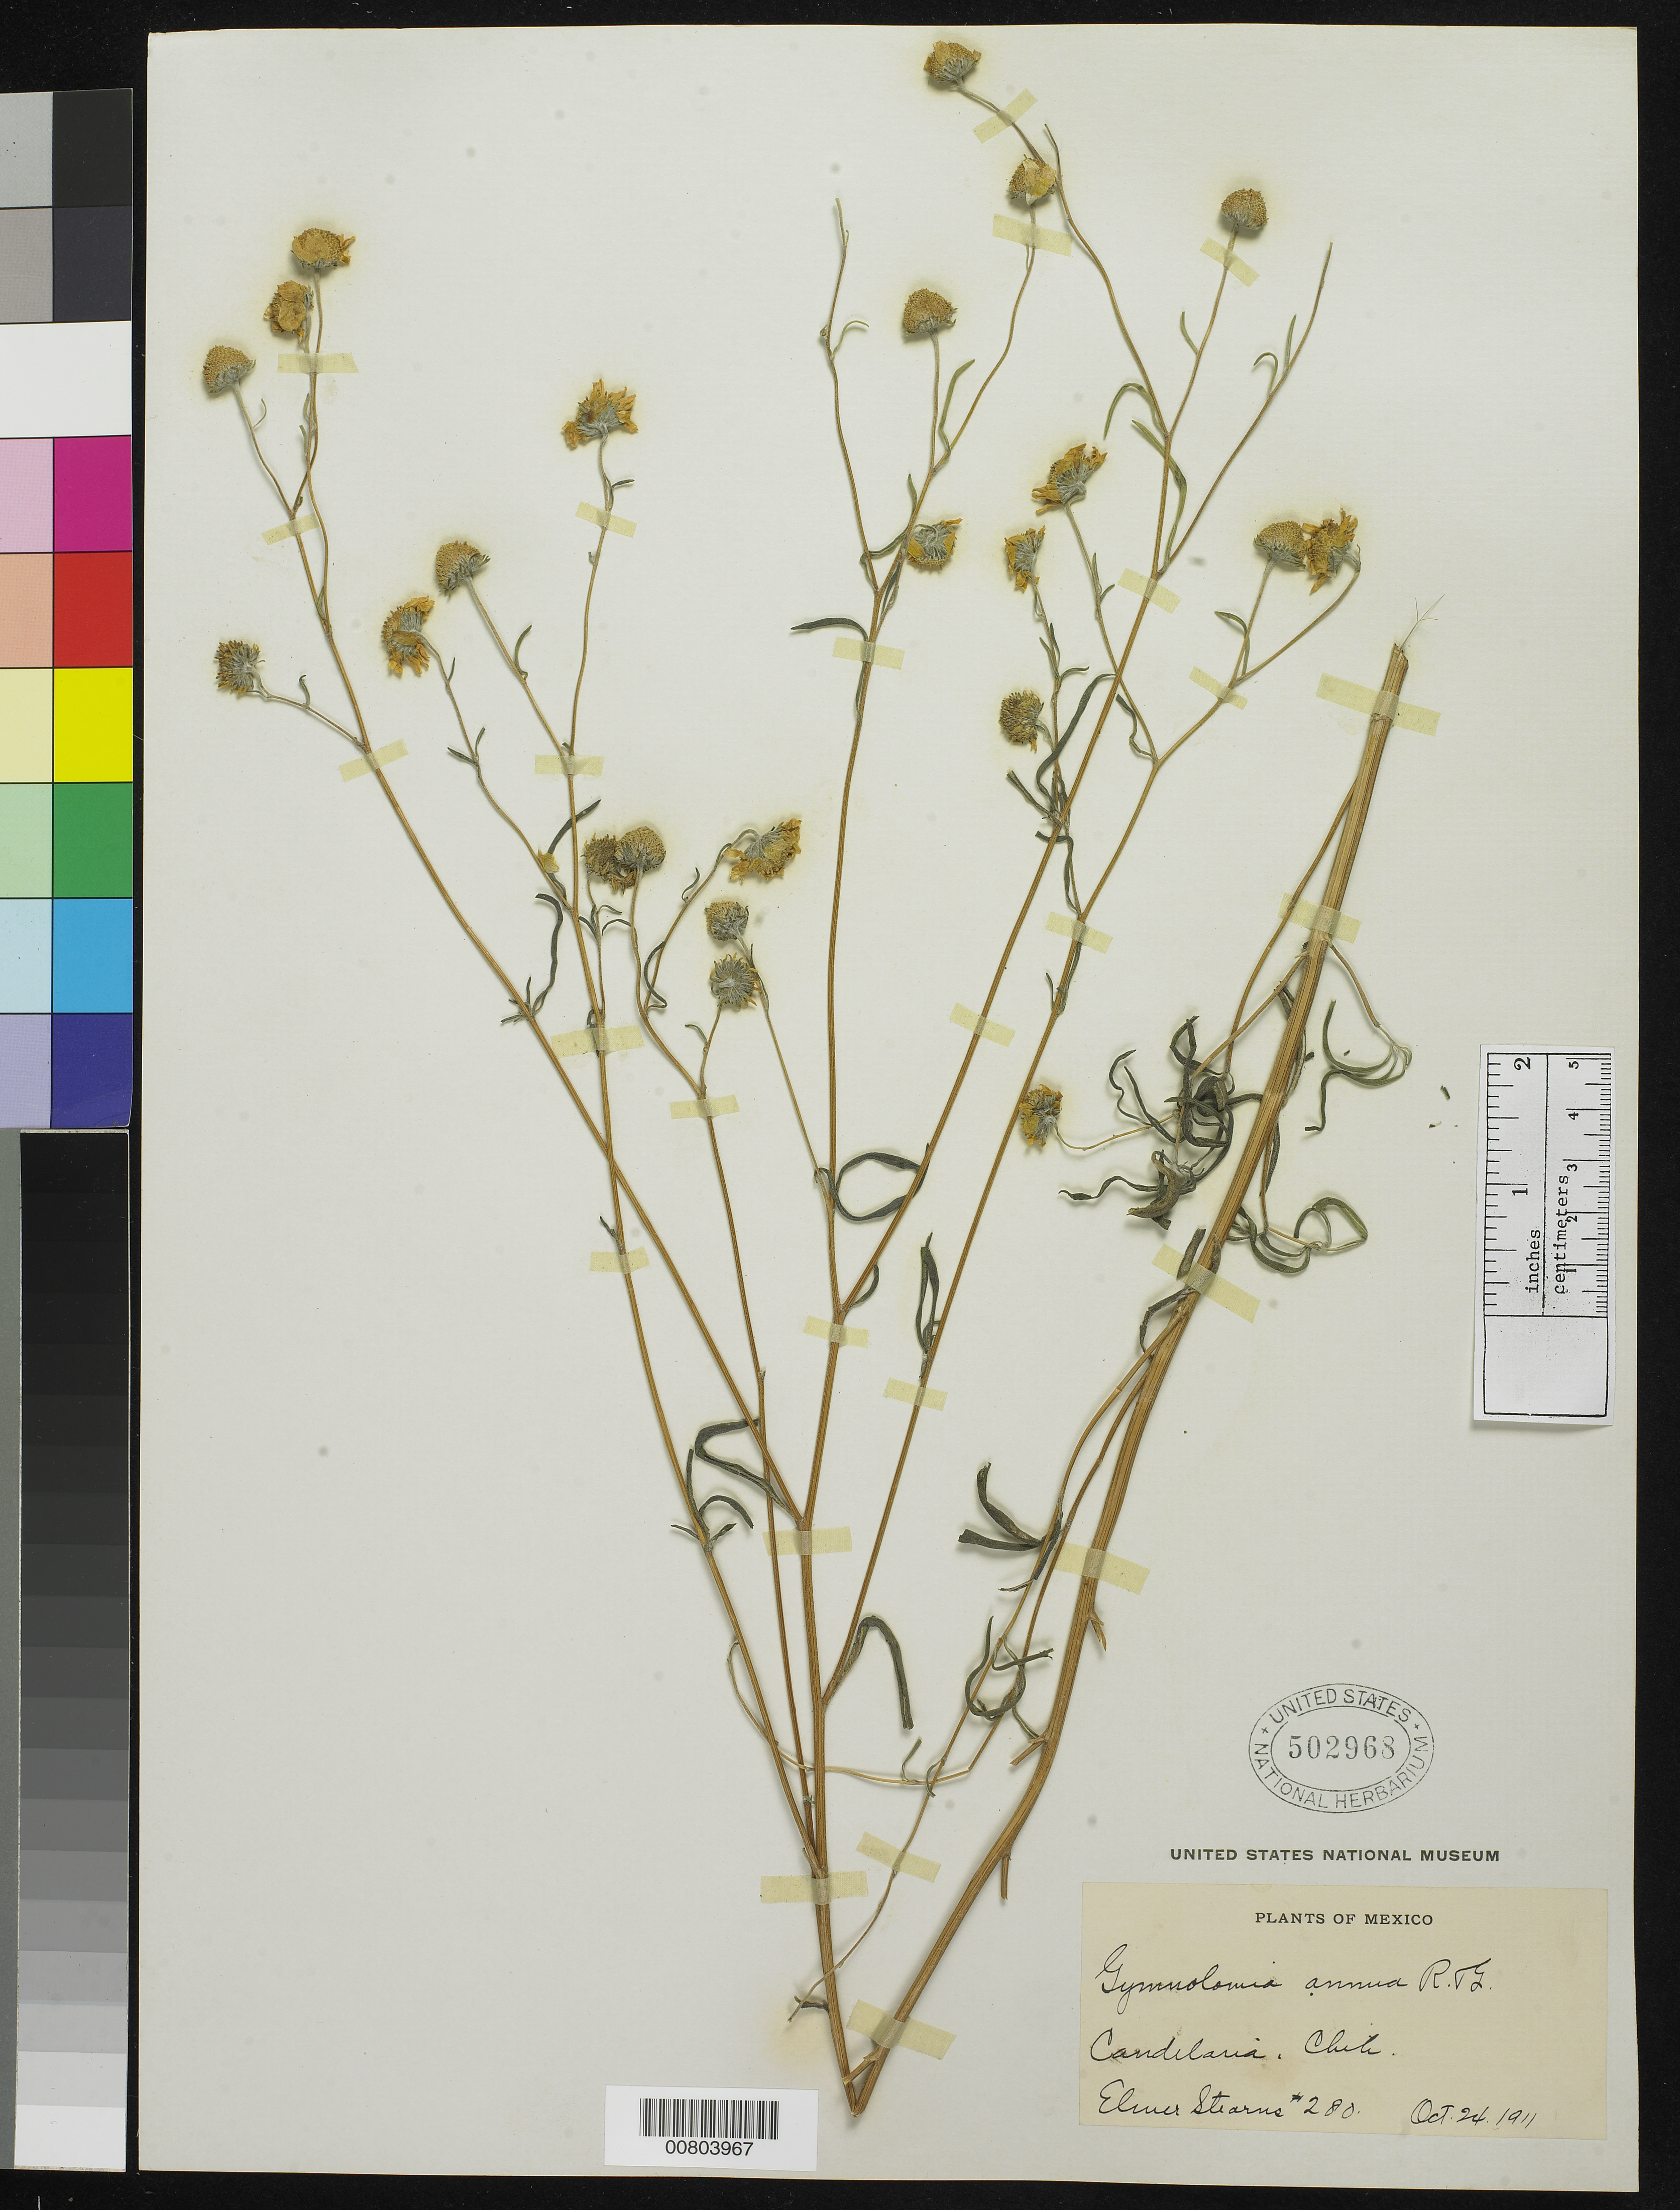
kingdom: Plantae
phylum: Tracheophyta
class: Magnoliopsida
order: Asterales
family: Asteraceae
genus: Heliomeris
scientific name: Heliomeris annua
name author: (M.E. Jones) Cockerell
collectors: E. Stearns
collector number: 280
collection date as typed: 24 Oct 1911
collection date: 1911-10-24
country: Mexico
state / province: Chihuahua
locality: Candelaria, Chihuahua.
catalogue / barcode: US 502968